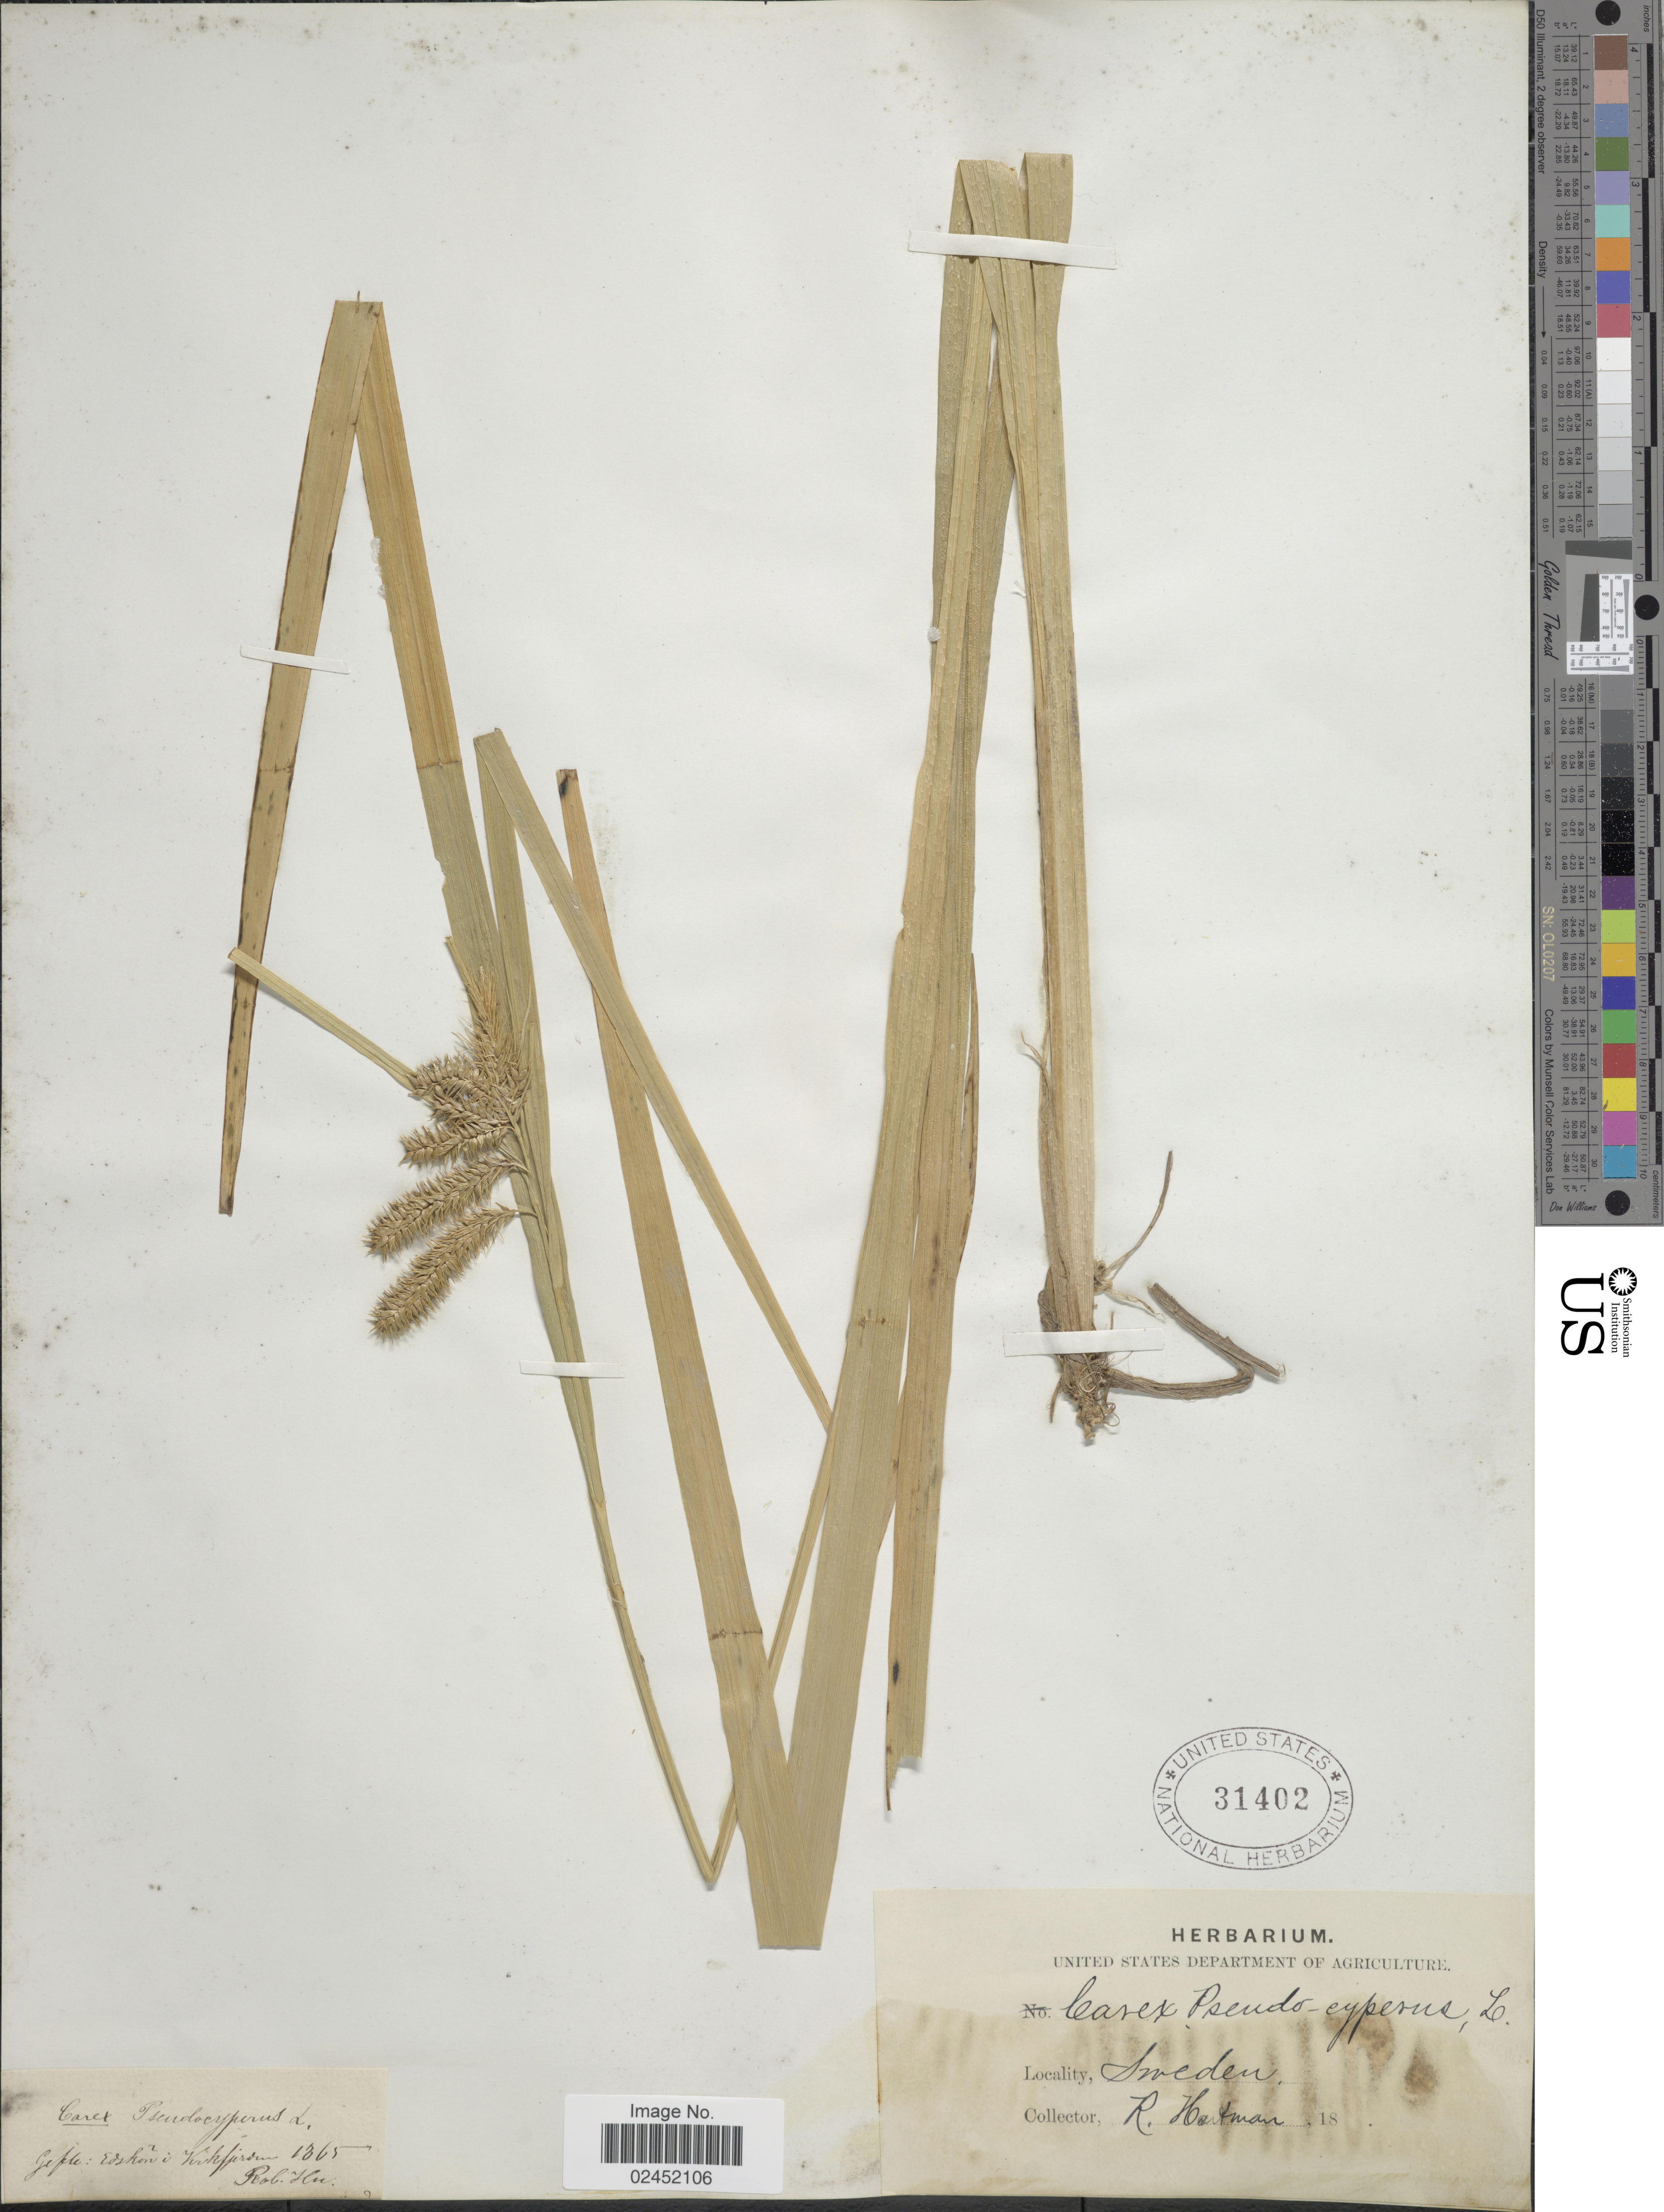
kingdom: Plantae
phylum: Tracheophyta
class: Liliopsida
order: Poales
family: Cyperaceae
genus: Carex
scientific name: Carex pseudocyperus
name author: L.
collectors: R. W. Hartman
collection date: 1865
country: Sweden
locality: Gefle: Edsken i Virkfjurden [interpreted]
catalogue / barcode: US 31402